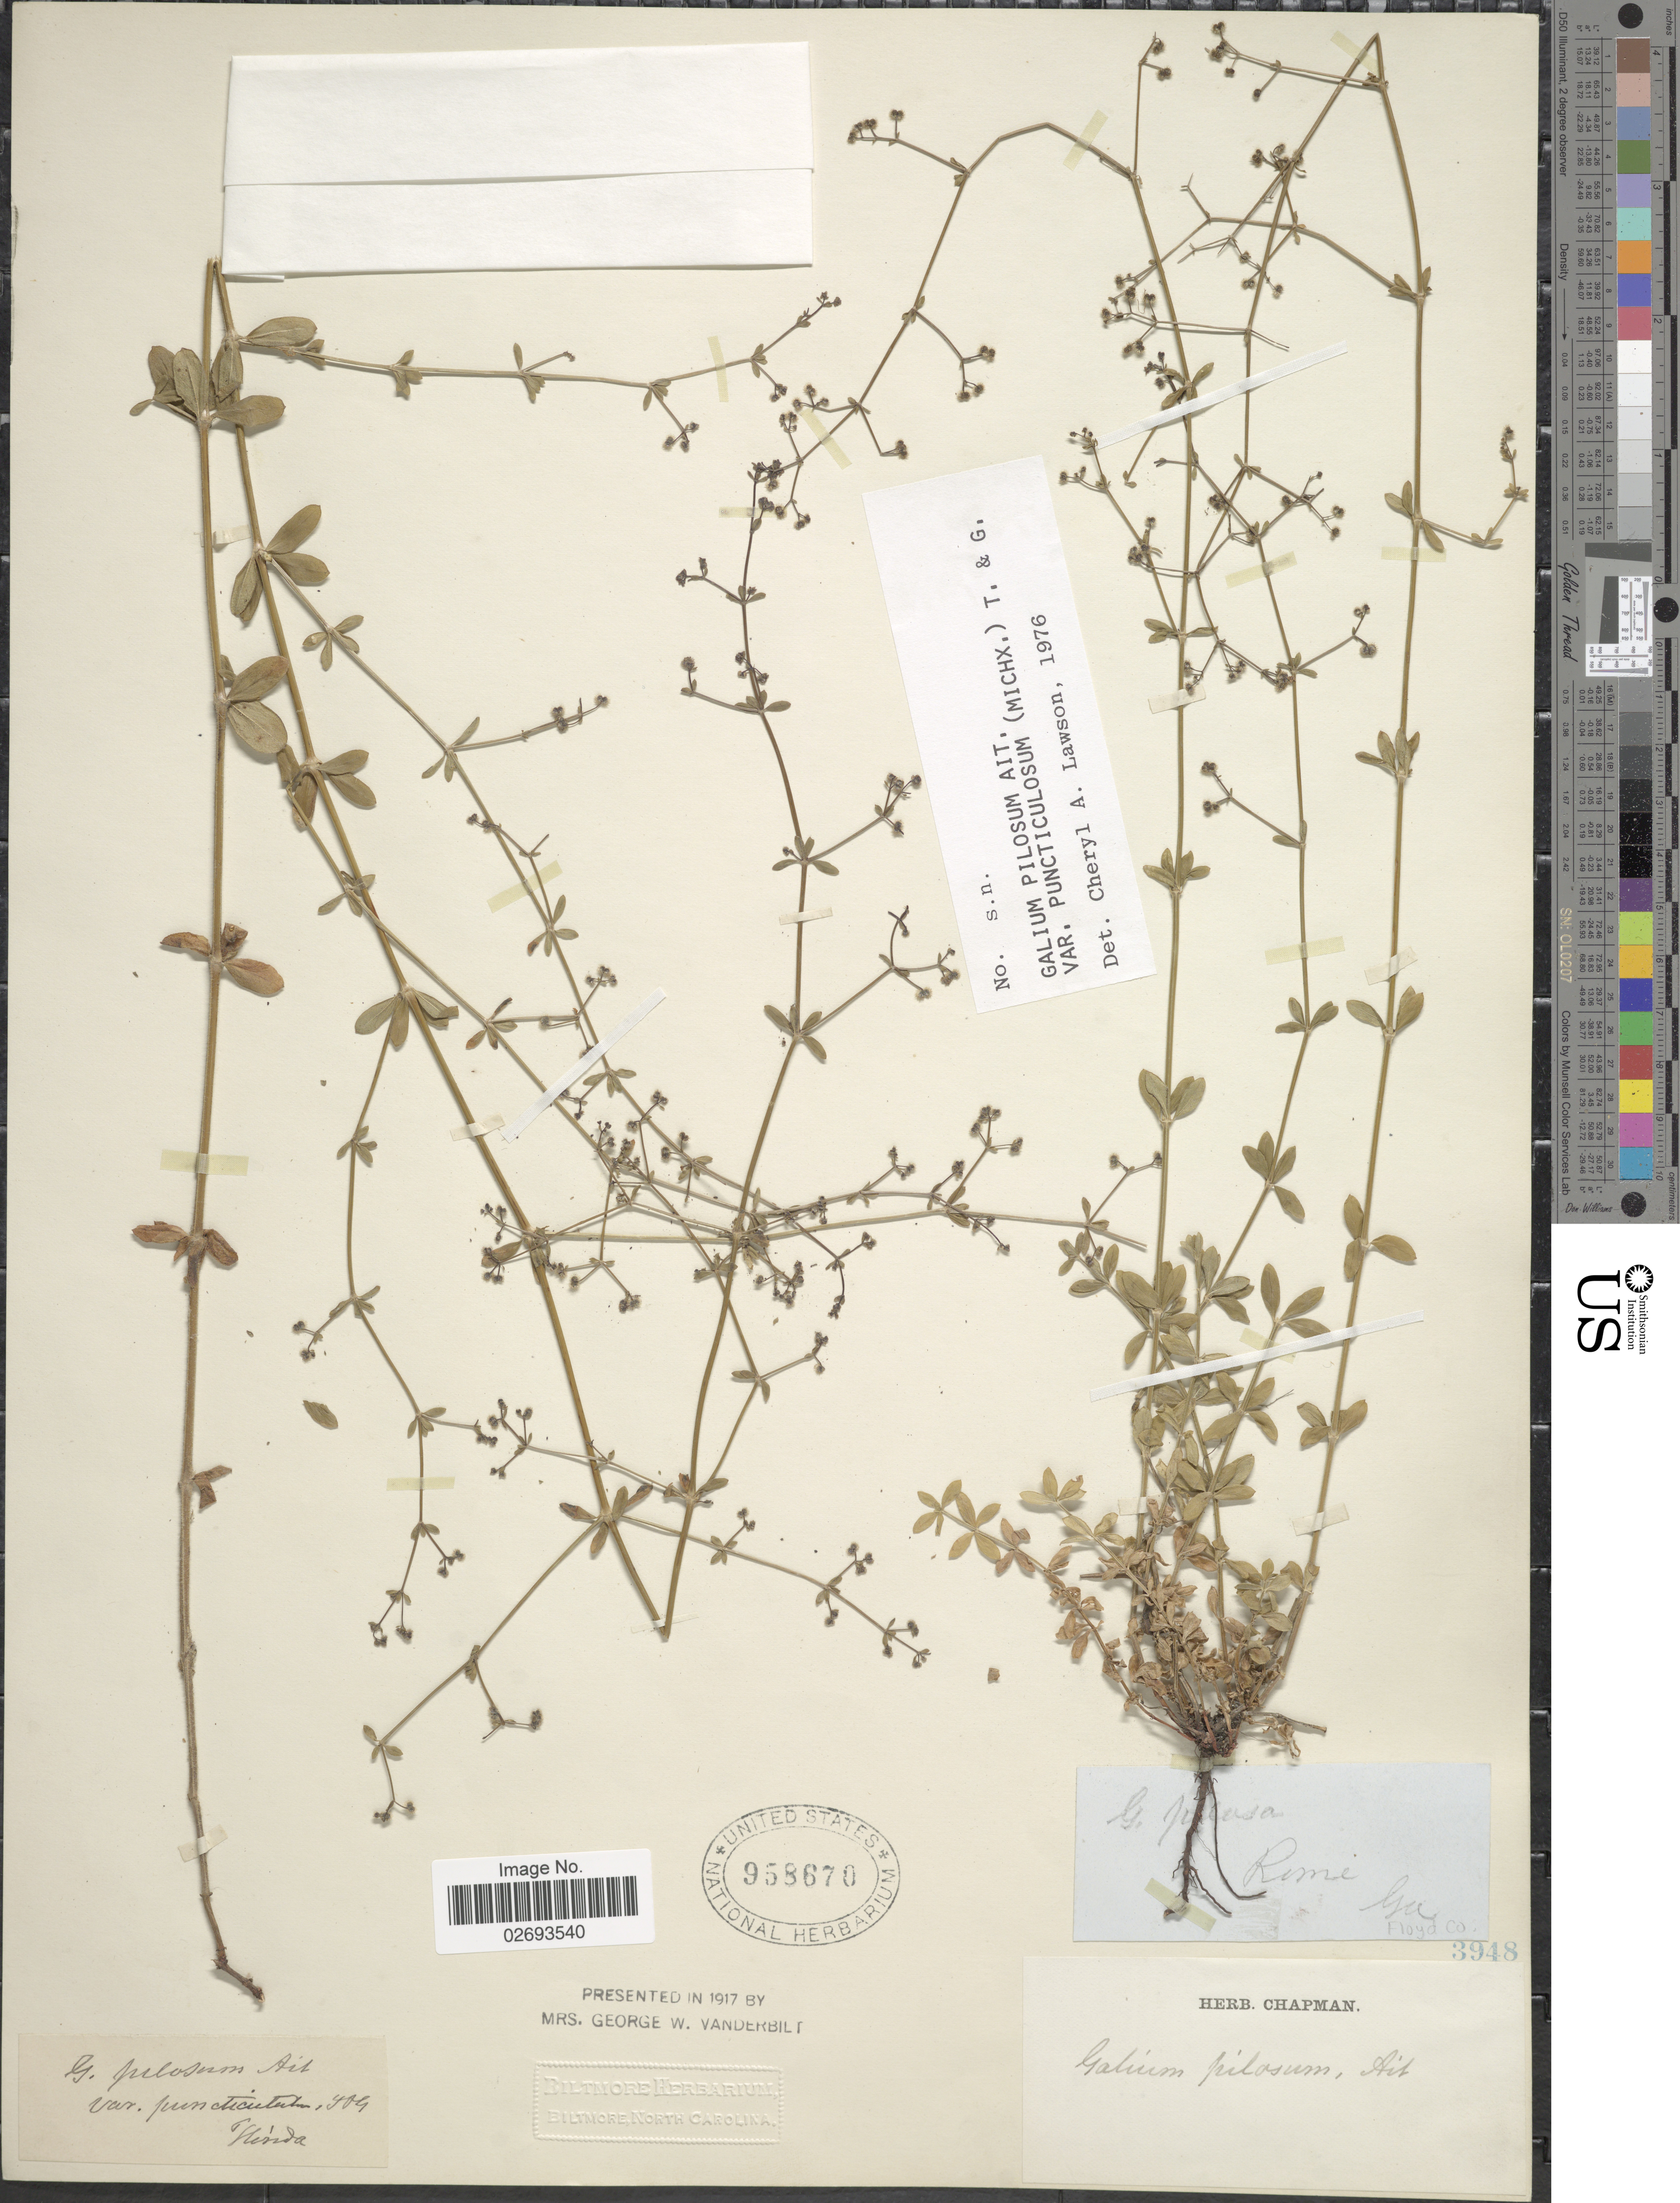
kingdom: Plantae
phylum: Tracheophyta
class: Magnoliopsida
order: Gentianales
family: Rubiaceae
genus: Galium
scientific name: Galium pilosum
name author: Aiton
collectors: ex herb. Chapman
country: United States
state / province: Georgia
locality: Floyd Co., Rome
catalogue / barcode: US 958670